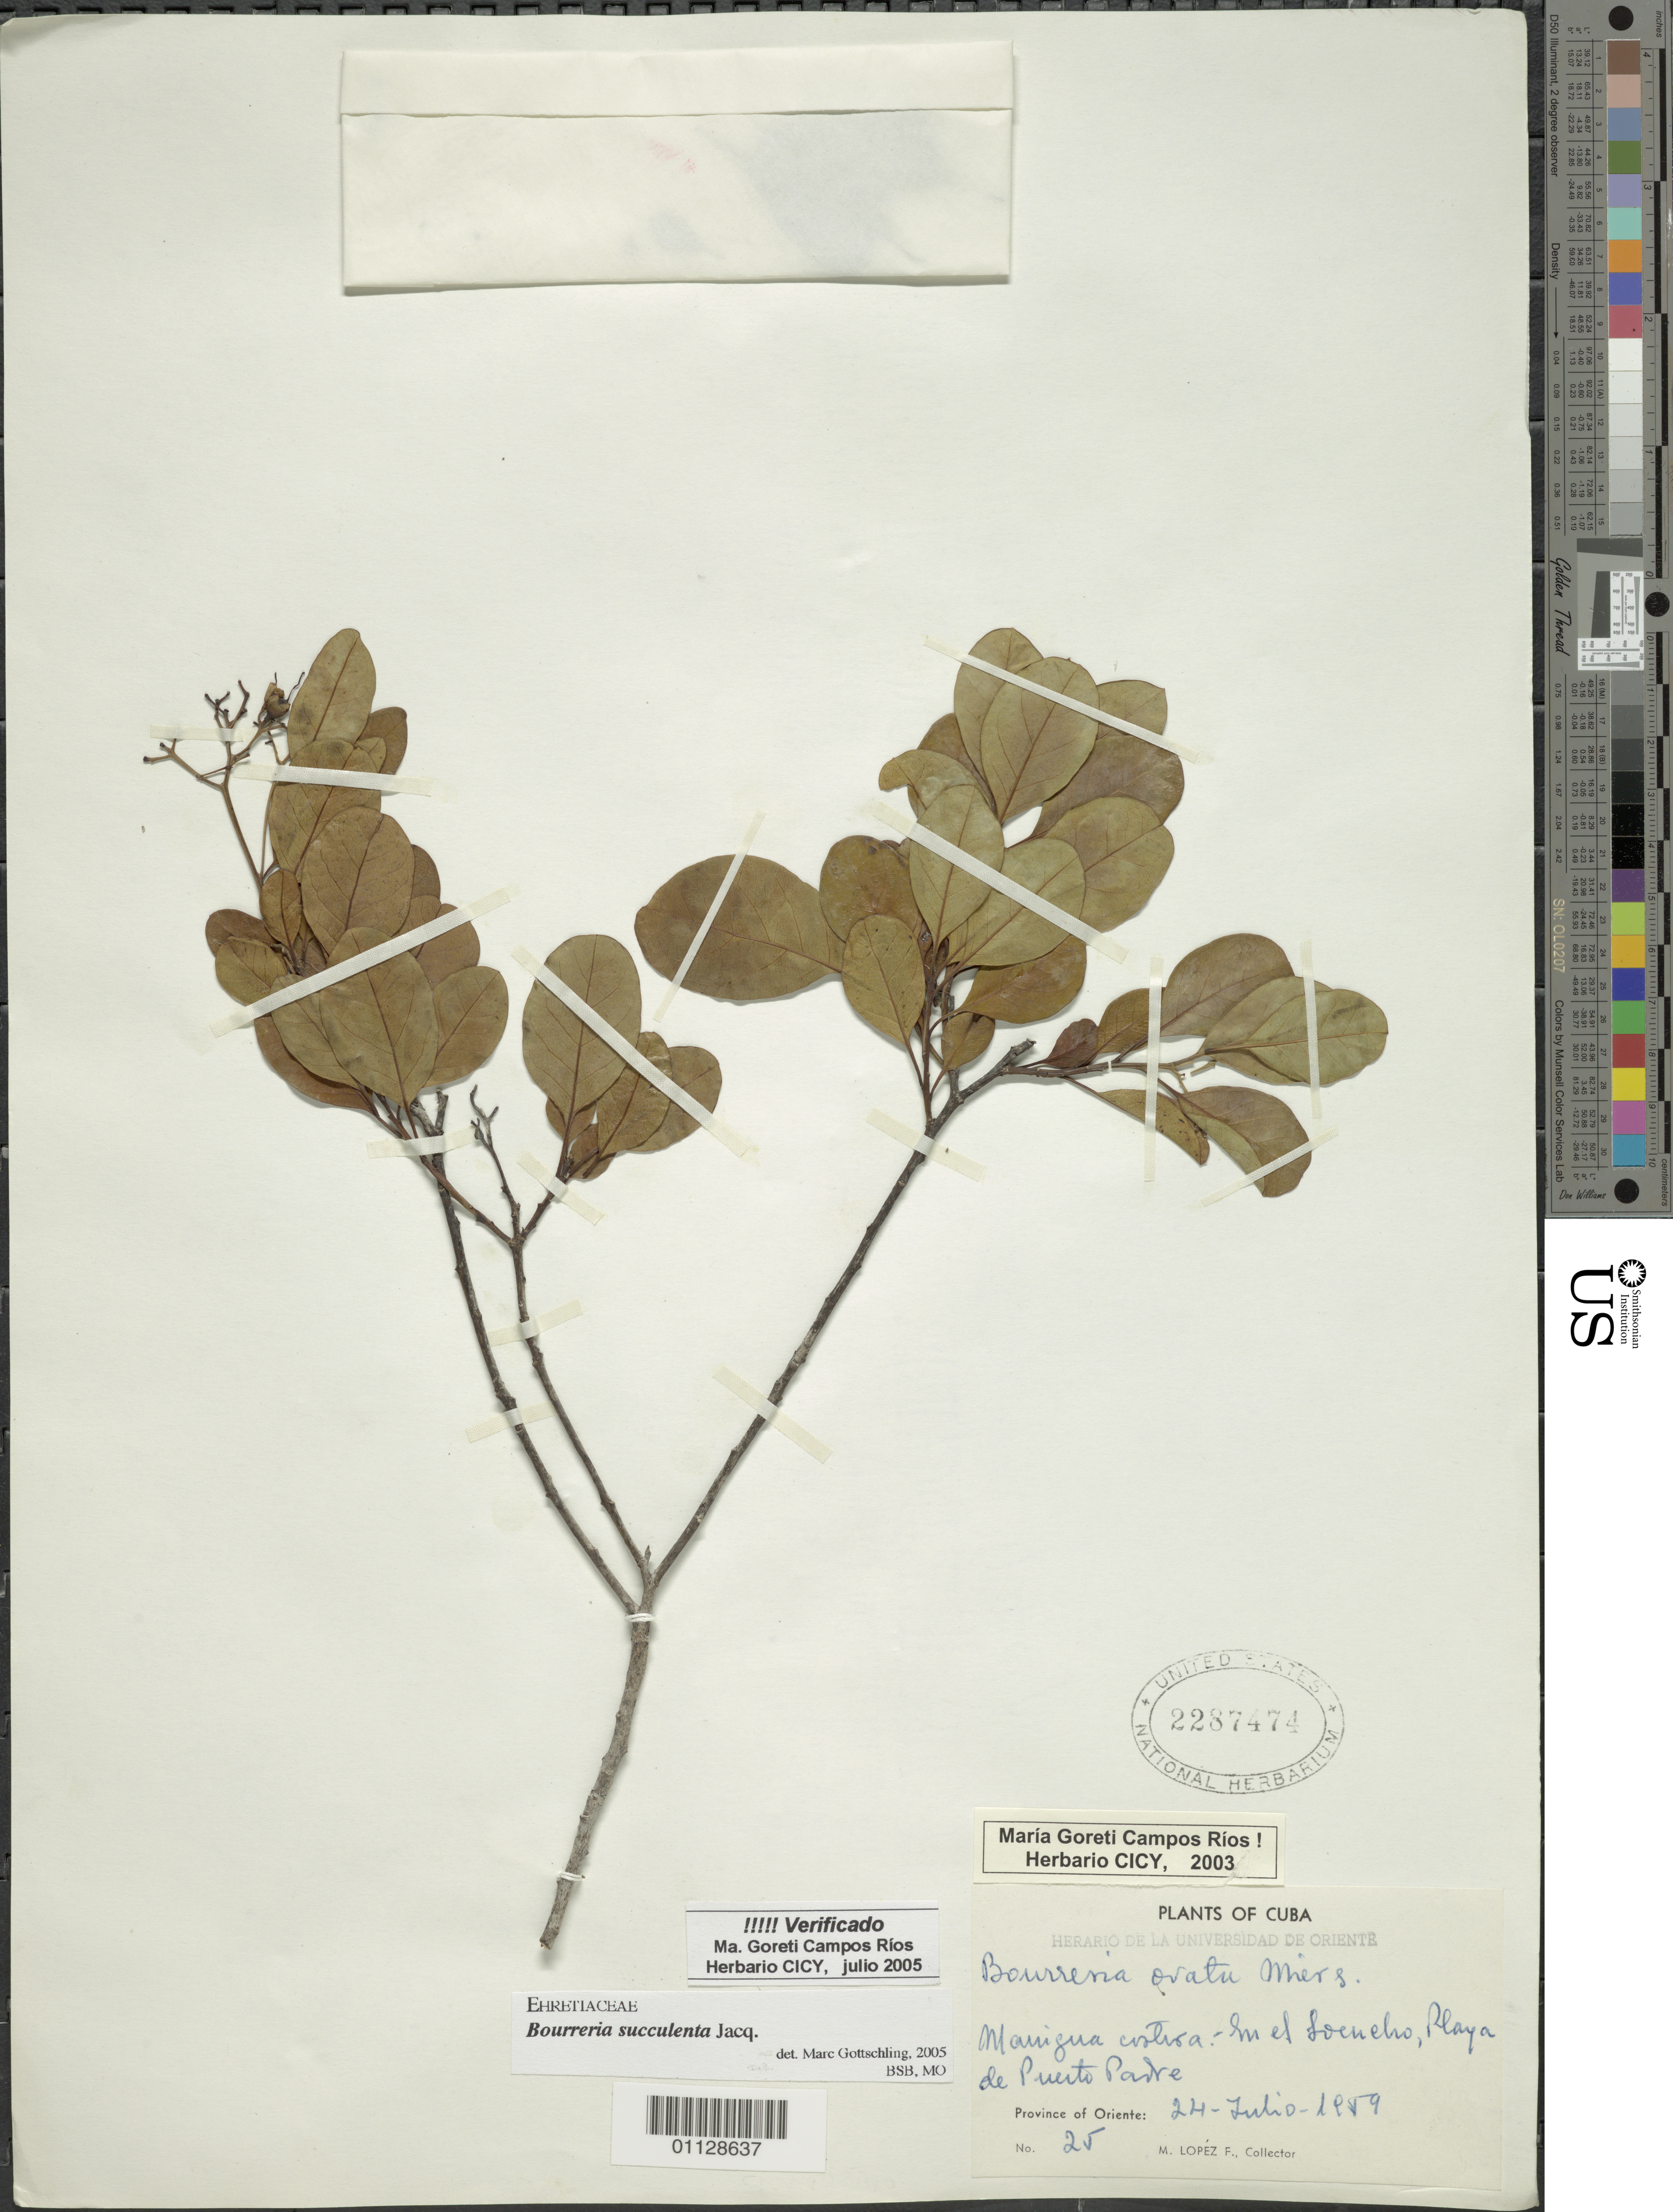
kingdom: Plantae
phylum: Tracheophyta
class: Magnoliopsida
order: Boraginales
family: Ehretiaceae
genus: Bourreria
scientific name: Bourreria succulenta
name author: Jacq.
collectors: M. López Figueiras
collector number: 25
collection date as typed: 24 Jul 1959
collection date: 1959-07-24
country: Cuba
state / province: Las Tunas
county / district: Puerto Padre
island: Cuba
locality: Manigua costera, en el Socucho, Playa de Puerto Padre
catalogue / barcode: US 2287474